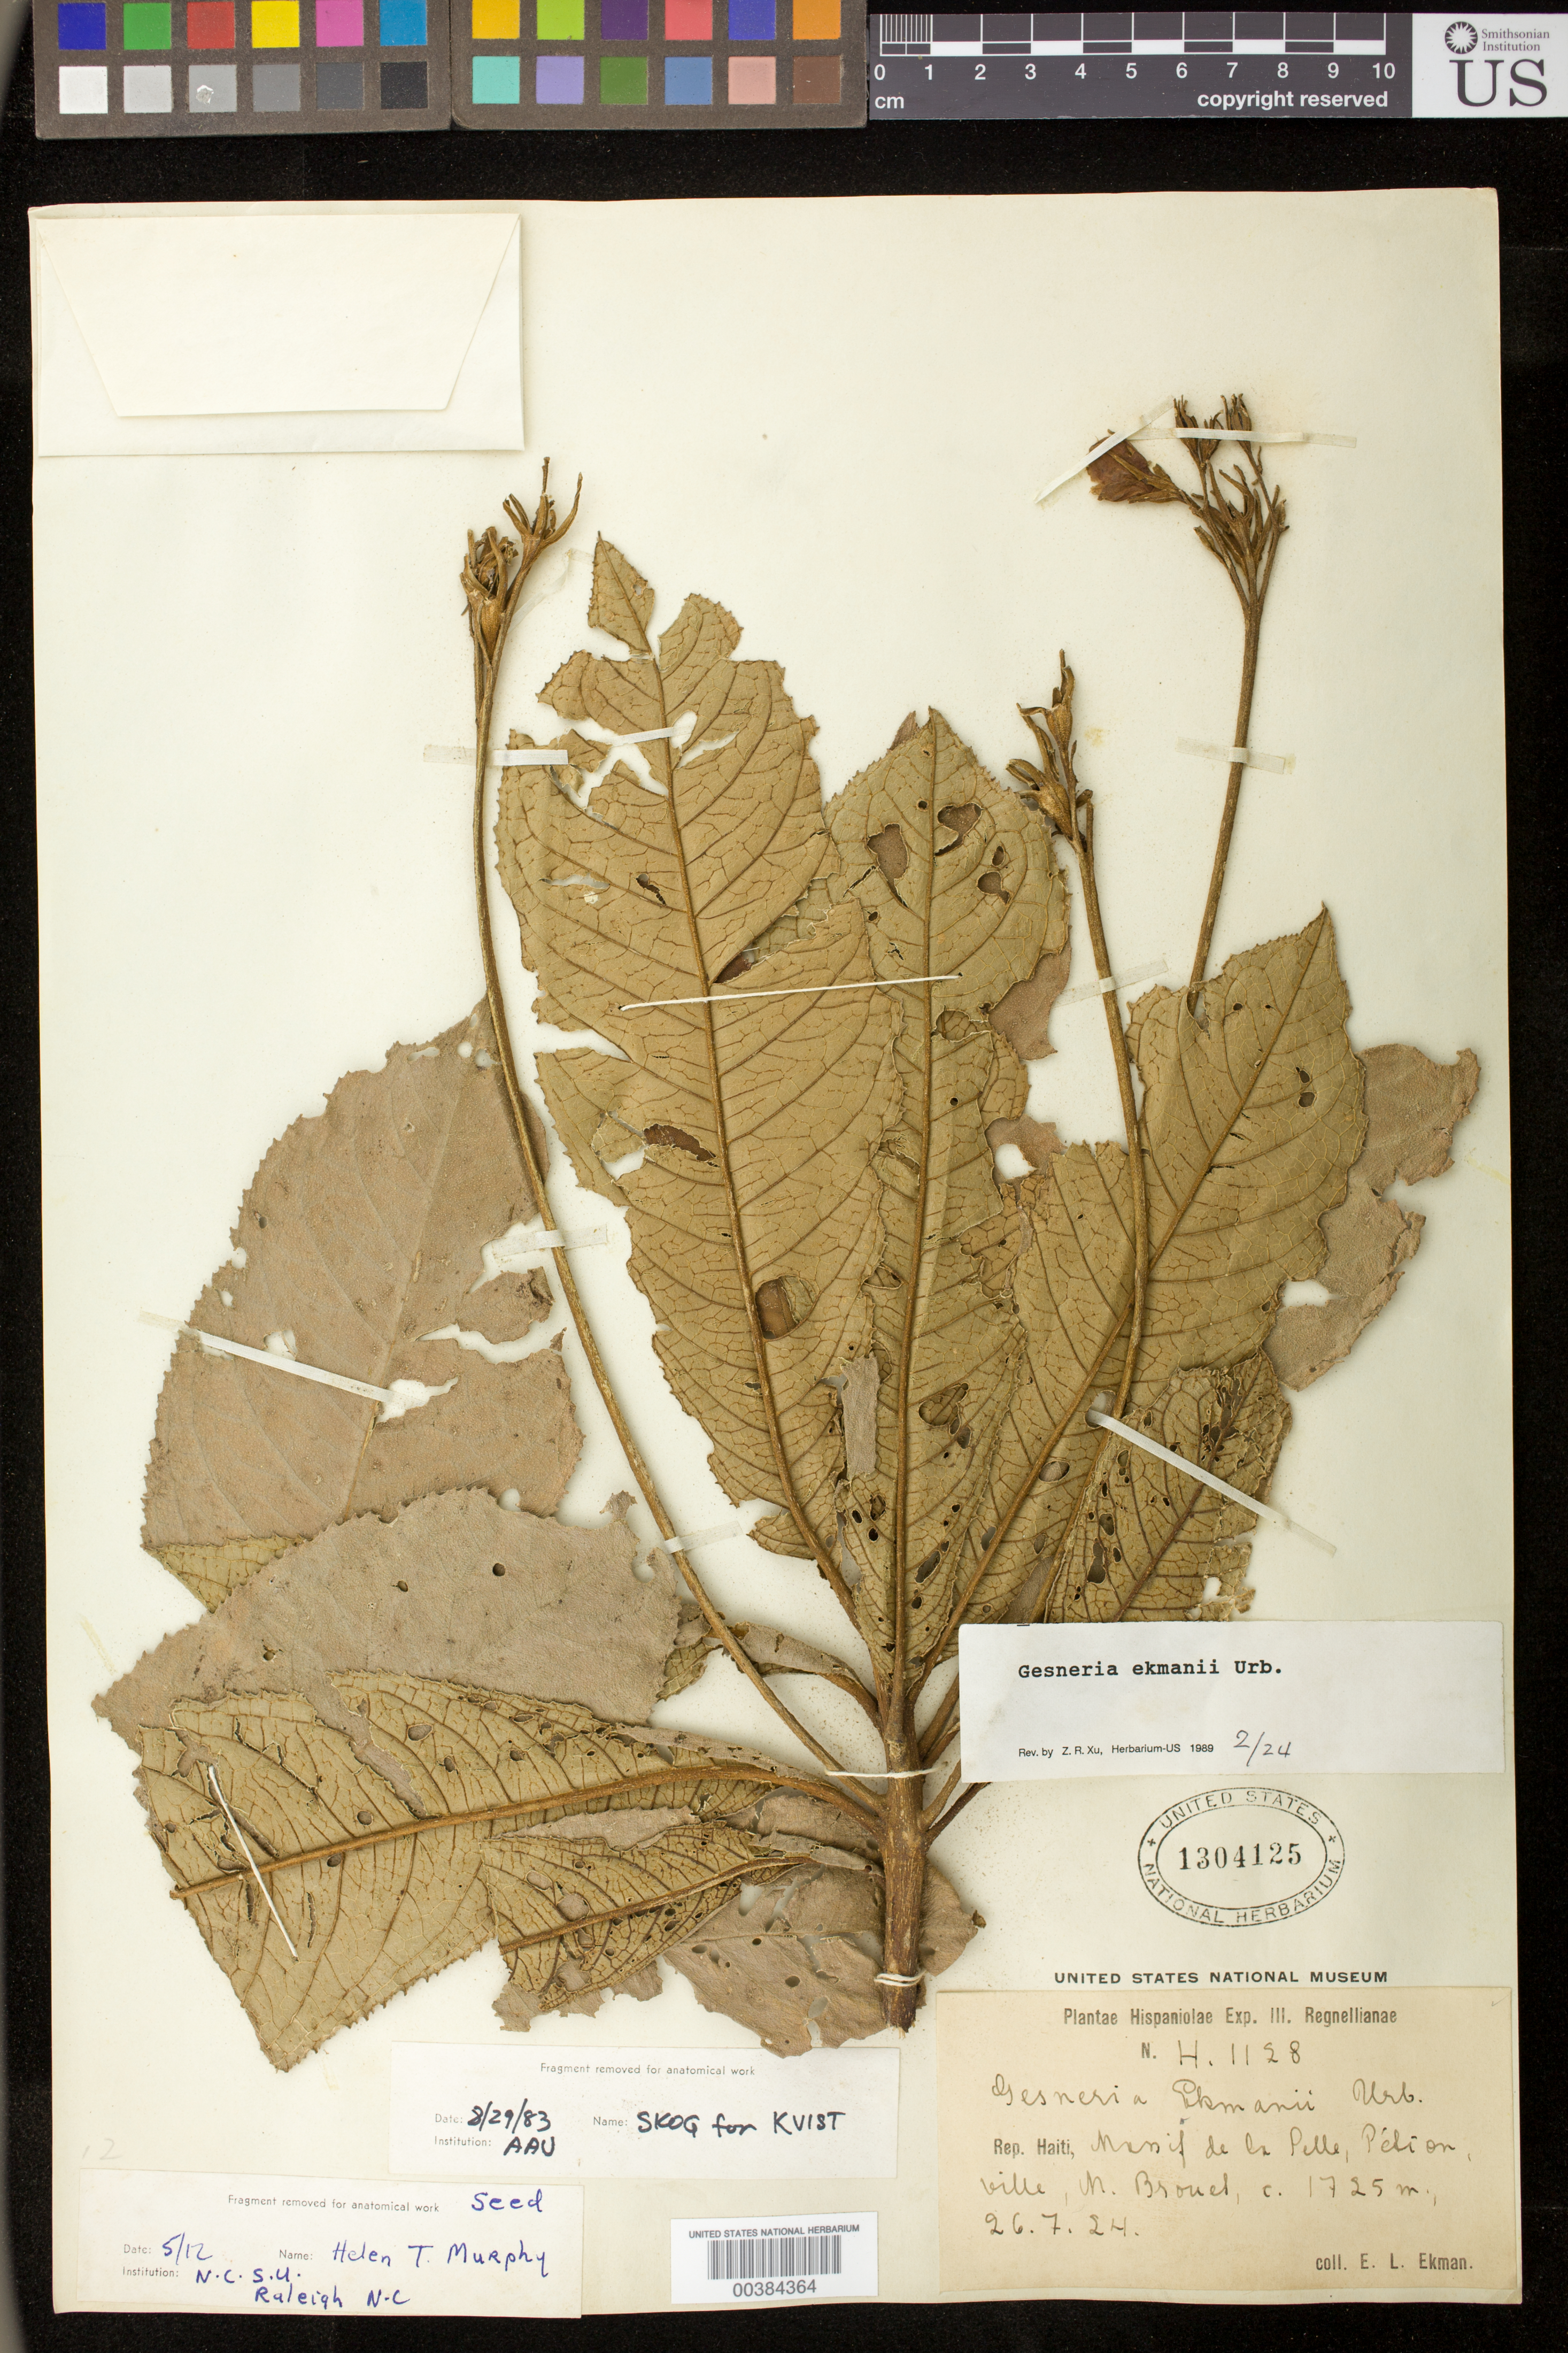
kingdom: Plantae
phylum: Tracheophyta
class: Magnoliopsida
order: Lamiales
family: Gesneriaceae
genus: Gesneria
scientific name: Gesneria ekmanii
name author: Urb.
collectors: E. L. Ekman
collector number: H 1128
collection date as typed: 26 Jul 1924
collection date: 1924-07-26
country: Haiti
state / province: Ouest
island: Hispaniola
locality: Massif de la Selle, Morne Brouet [Brouette]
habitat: In moist places on steep slopes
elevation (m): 1725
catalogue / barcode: US 1304125